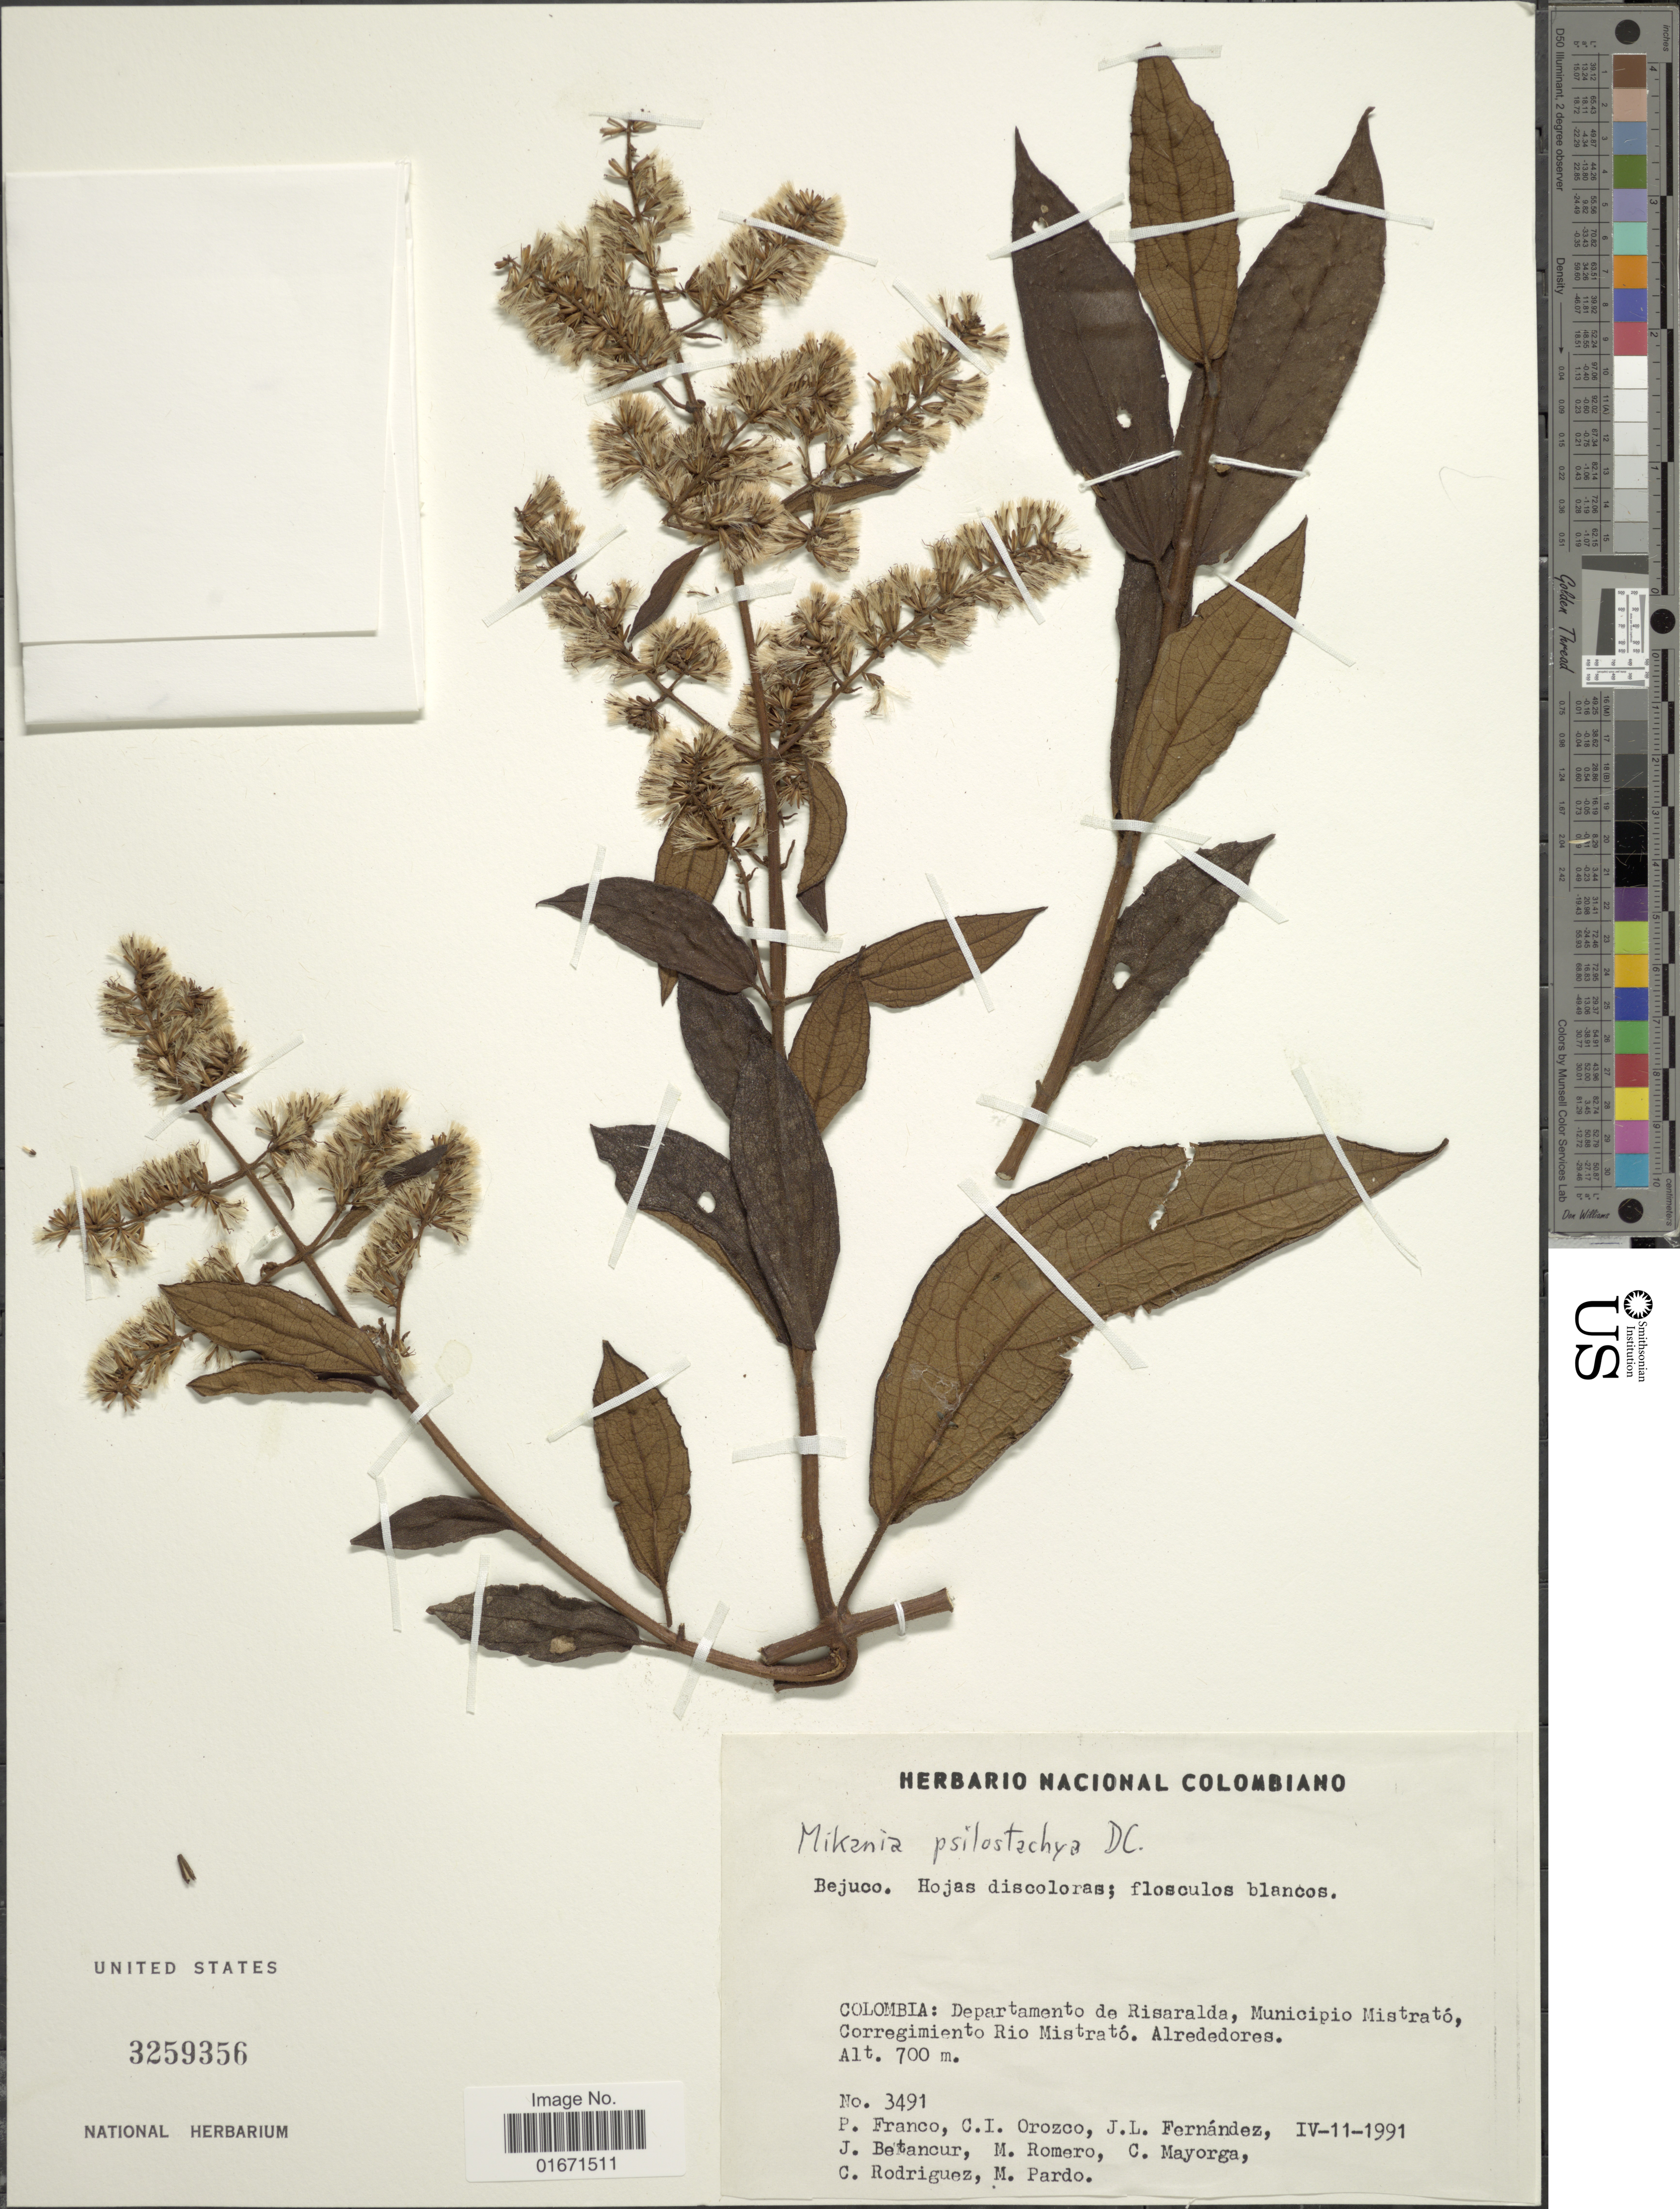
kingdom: Plantae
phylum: Tracheophyta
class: Magnoliopsida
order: Asterales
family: Asteraceae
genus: Mikania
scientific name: Mikania psilostachya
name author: DC.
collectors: P. Franco, C. I. Orozco, J. Fernandez, J. Betancur & et al.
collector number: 3491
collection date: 1991-04-11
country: Colombia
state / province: Risaralda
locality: Colombia: Departamento de Risaralda, Municipio Mistrató, Corregimiento Rio Mistrató. Alrededores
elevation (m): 700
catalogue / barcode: US 3259356